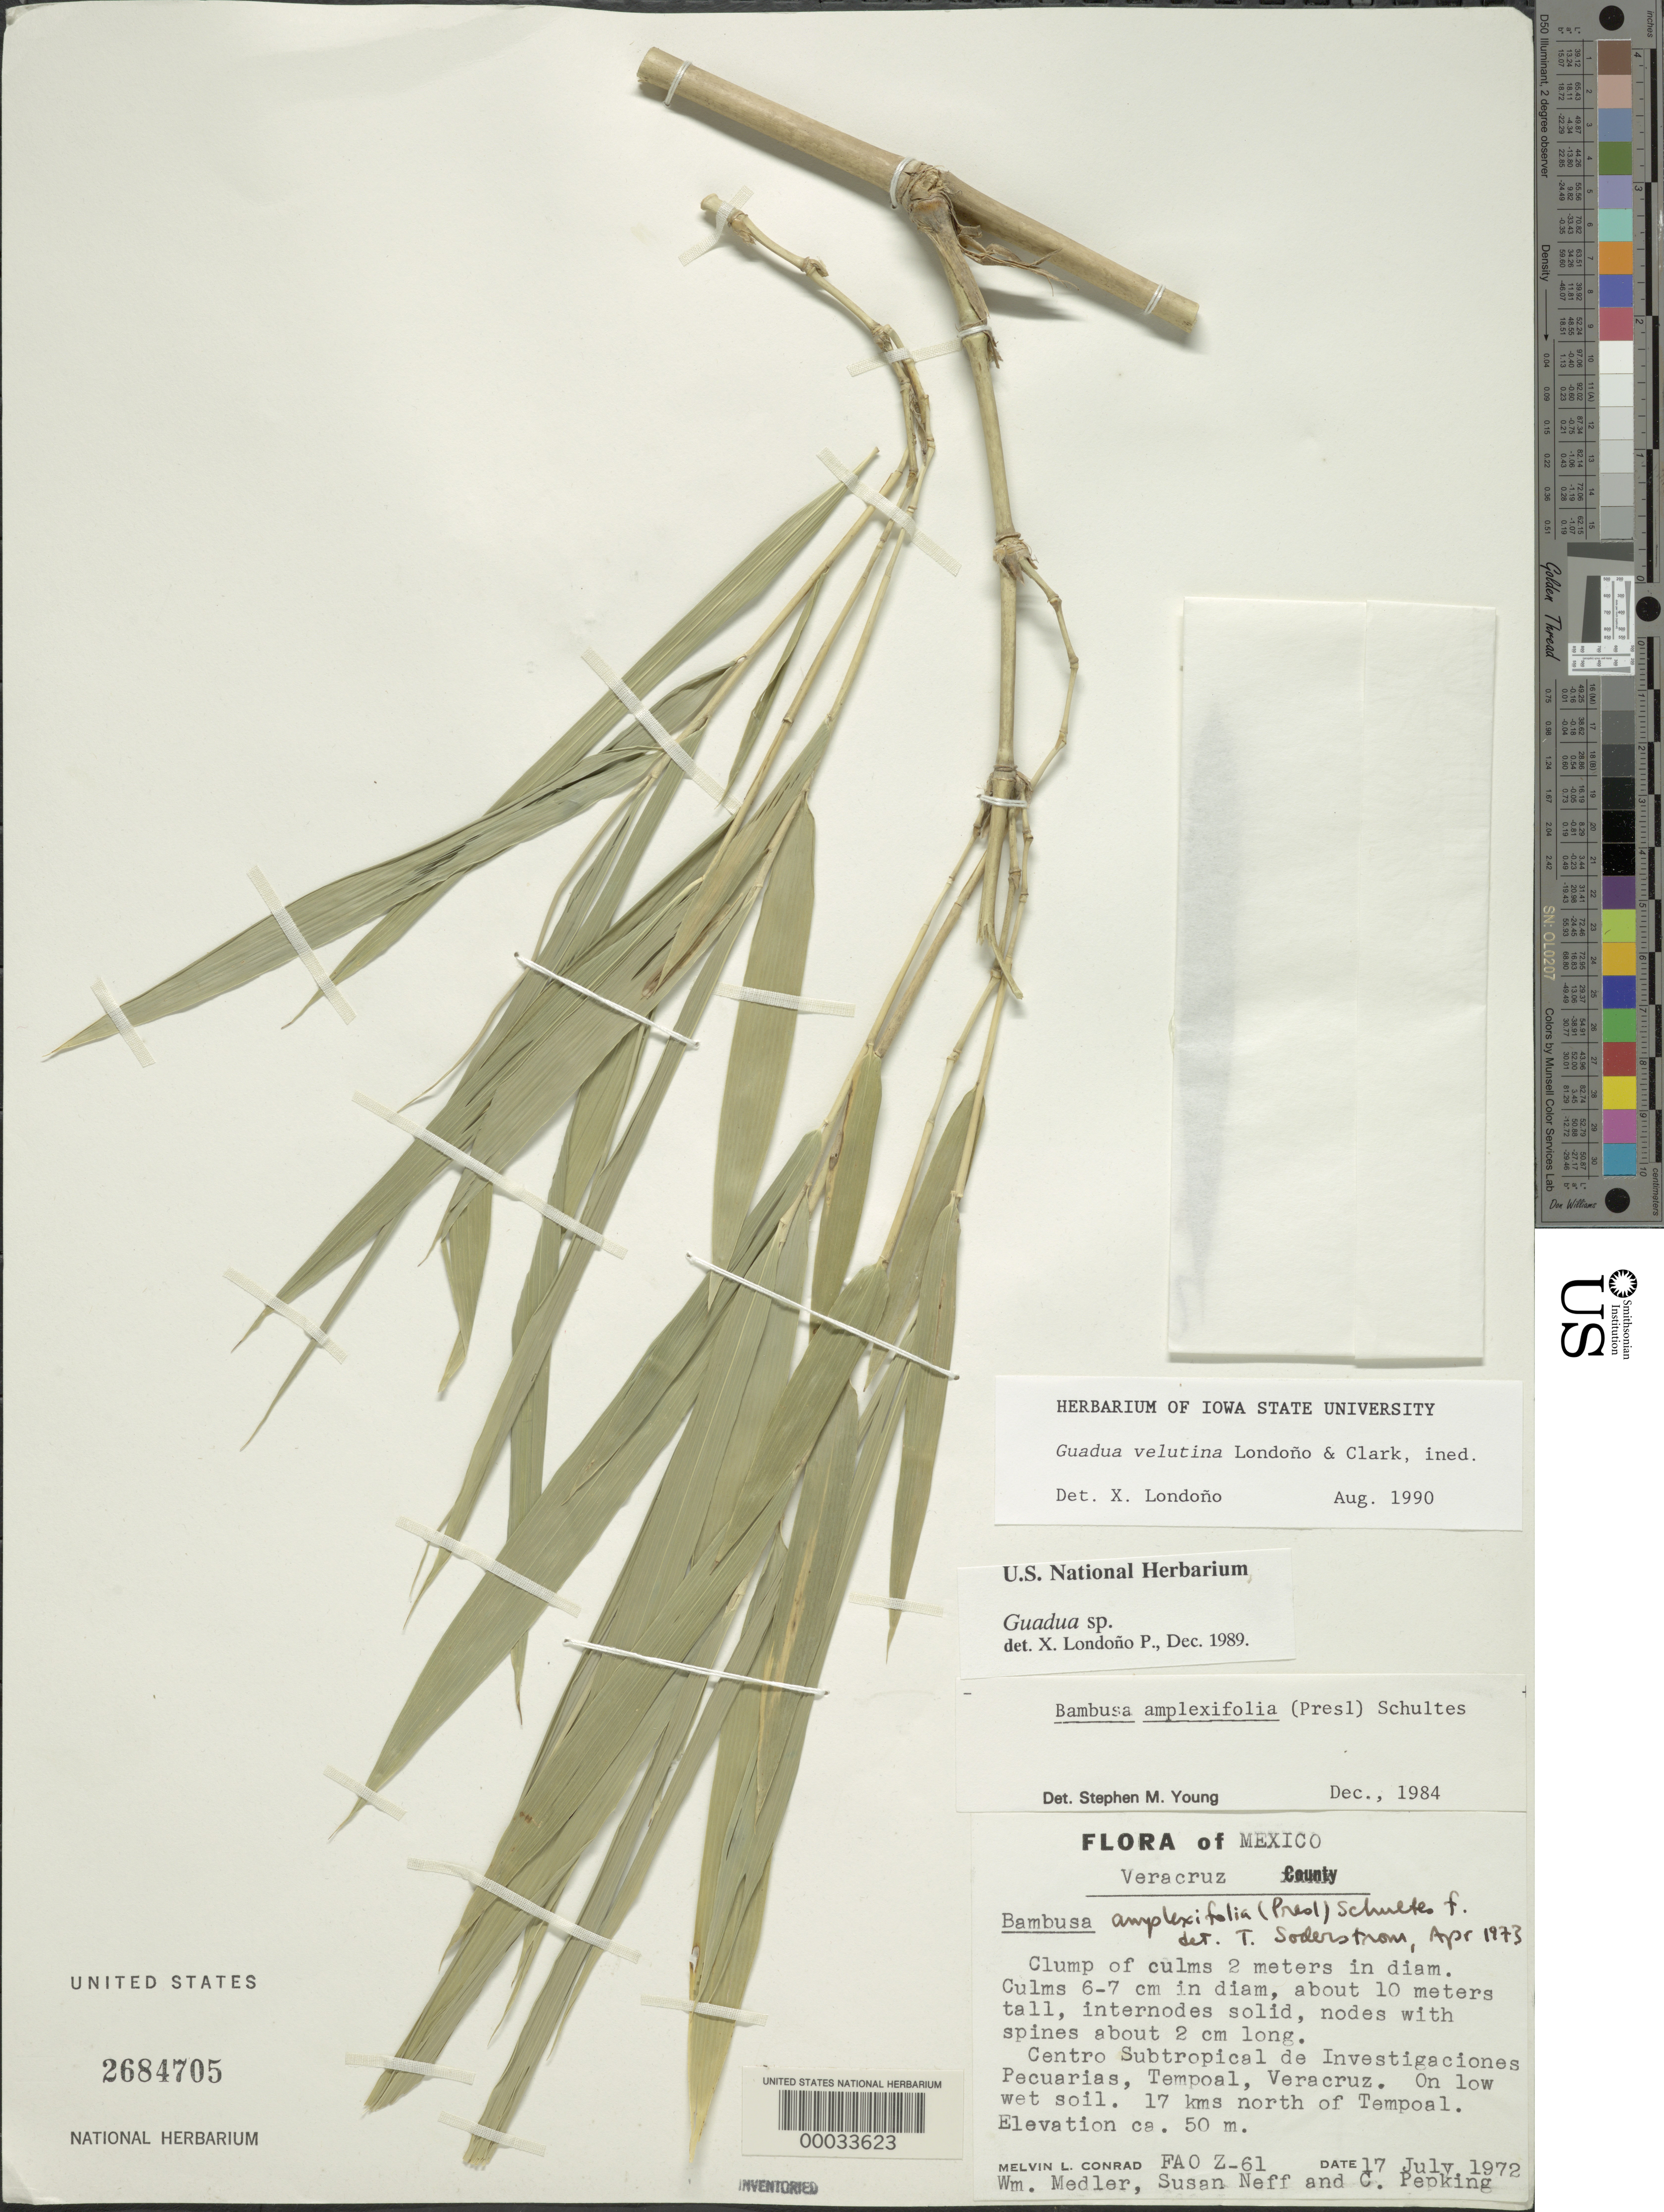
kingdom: Plantae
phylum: Tracheophyta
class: Liliopsida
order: Poales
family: Poaceae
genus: Guadua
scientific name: Guadua velutina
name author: Londoño & L.G. Clark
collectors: M. Conrad, W. Medler, S. Neff & C. Pepking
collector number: Fao Z-61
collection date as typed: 17 Jul 1972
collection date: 1972-07-17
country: Mexico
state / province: Veracruz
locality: Centro subtropical de investigationes pecuarias, tempoal; 17 km N of tempoal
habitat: On low wet soil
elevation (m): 50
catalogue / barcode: US 2684705